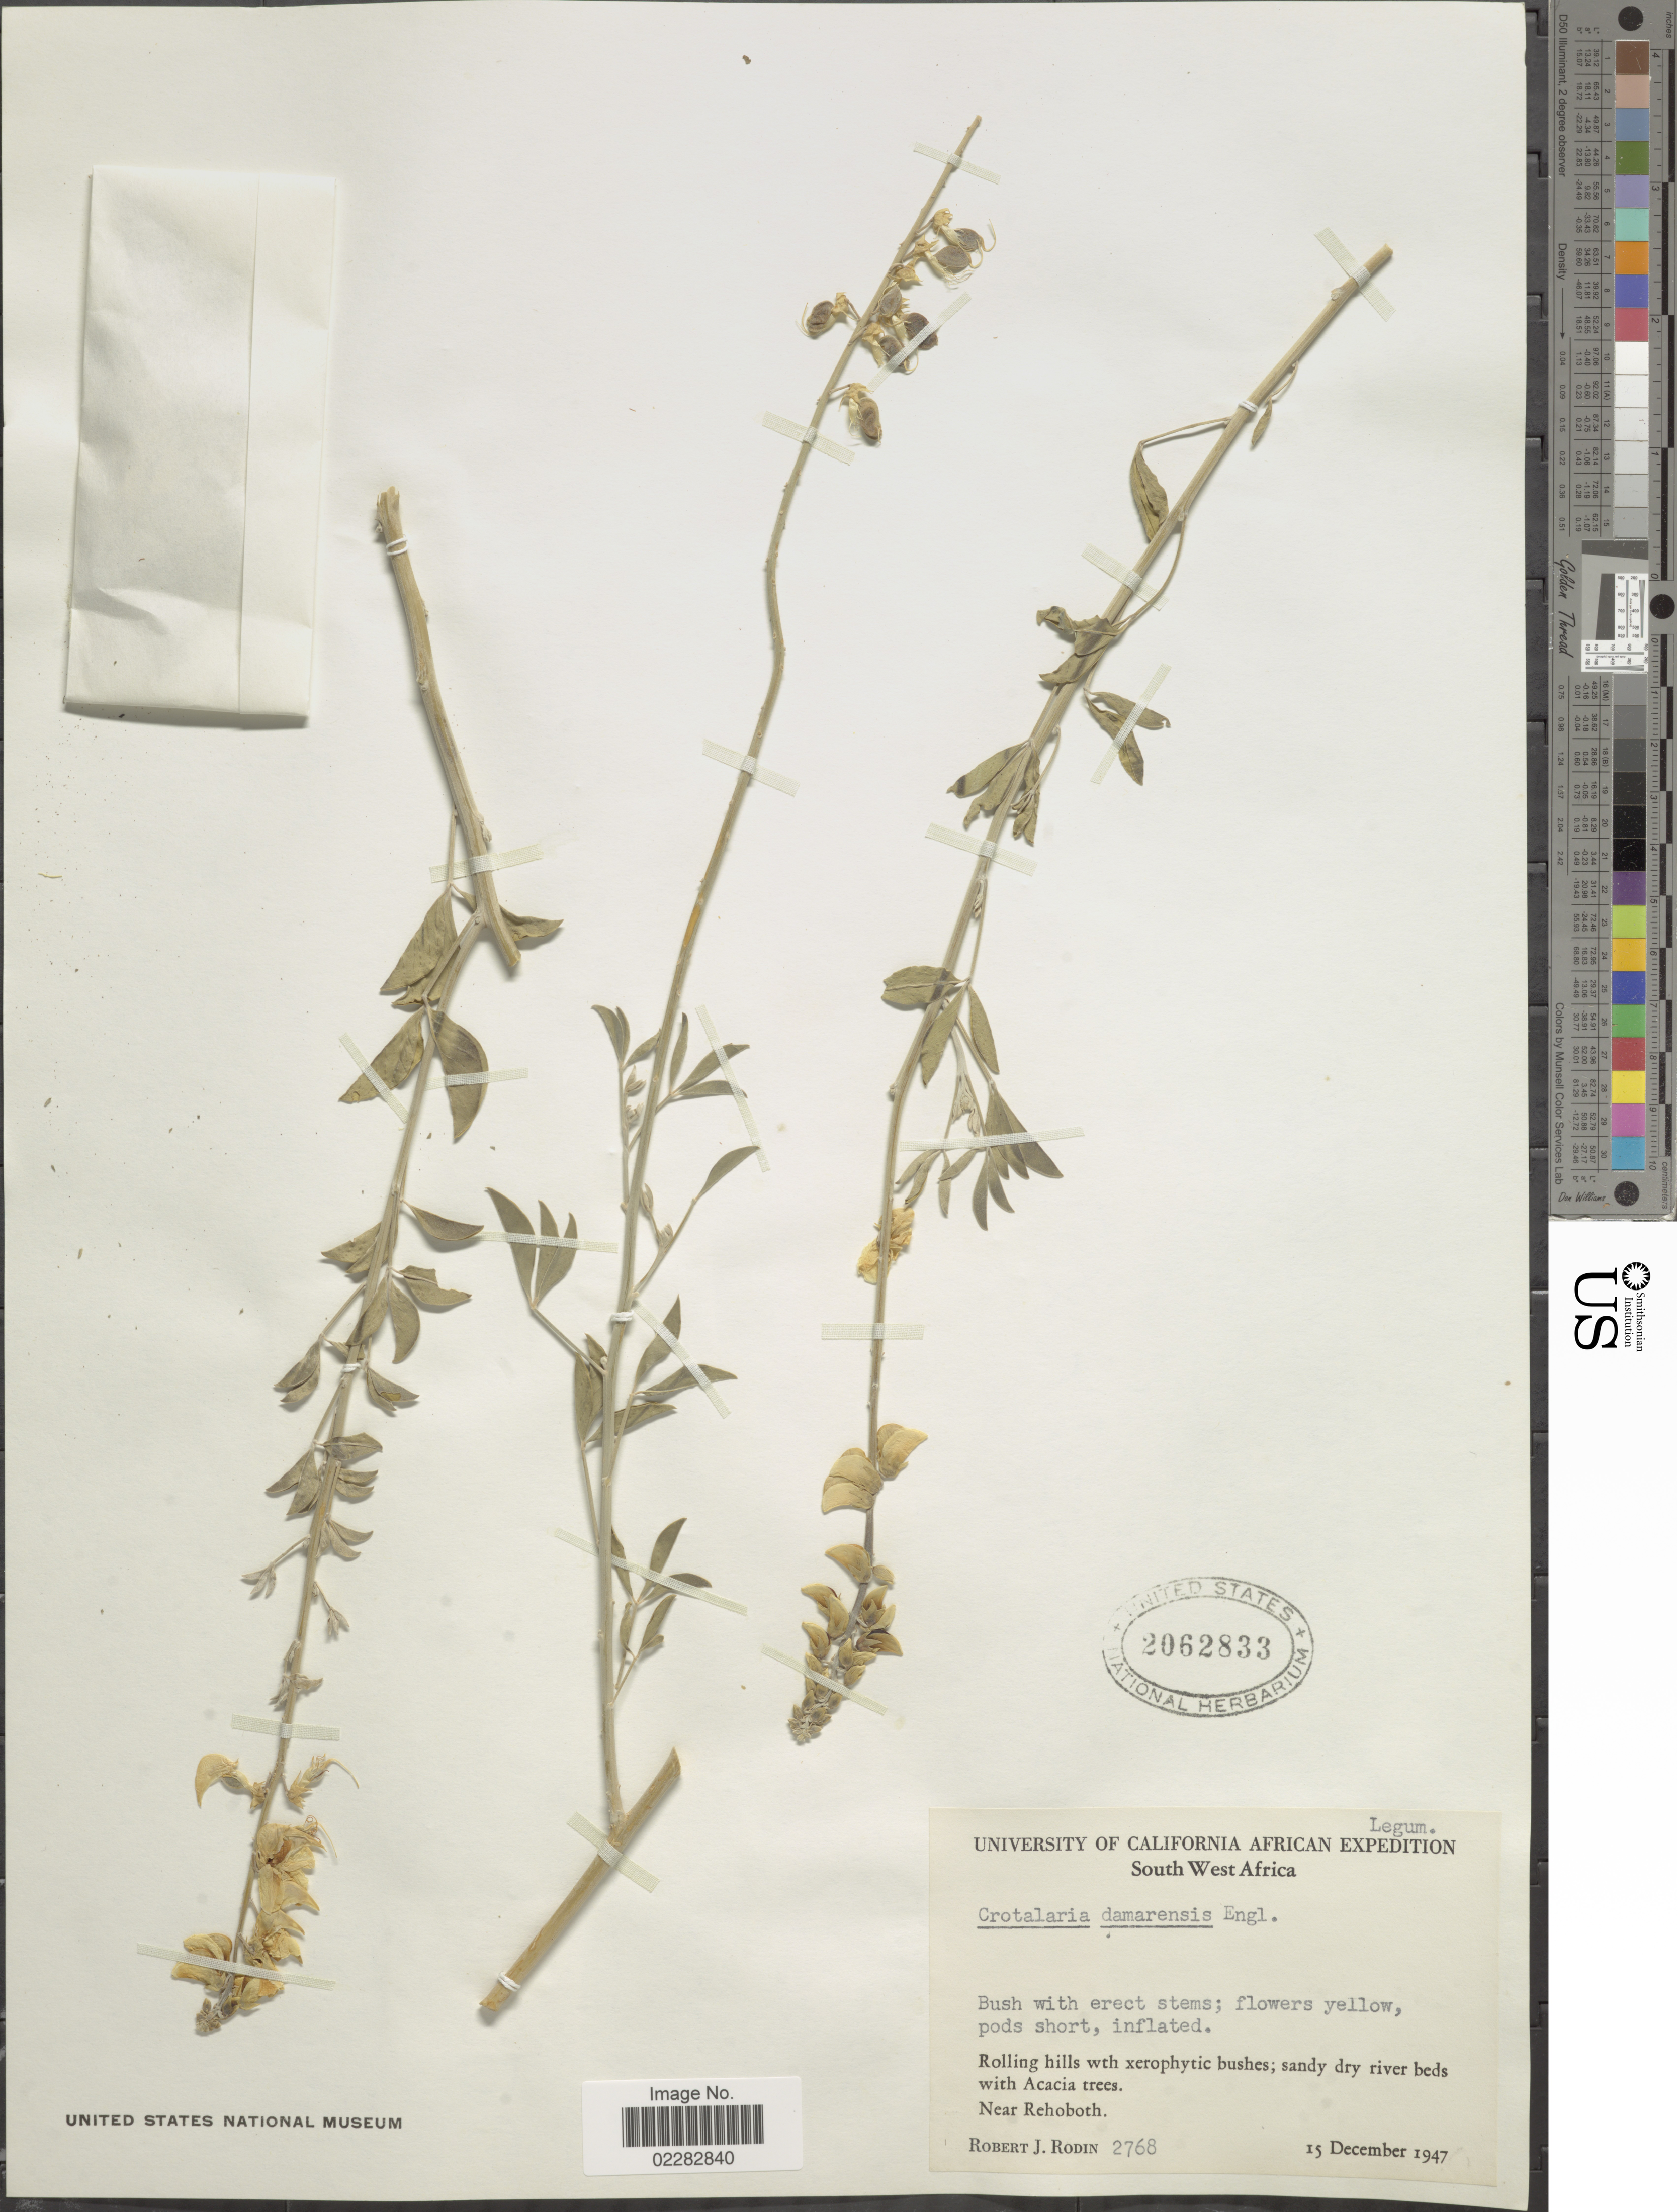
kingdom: Plantae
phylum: Tracheophyta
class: Magnoliopsida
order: Fabales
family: Fabaceae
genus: Crotalaria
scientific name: Crotalaria damarensis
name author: Engl.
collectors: R. J. Rodin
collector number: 2768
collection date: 1947-12-15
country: Namibia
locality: South West Africa, rolling hills, near Rehoboth.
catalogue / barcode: US 2062833